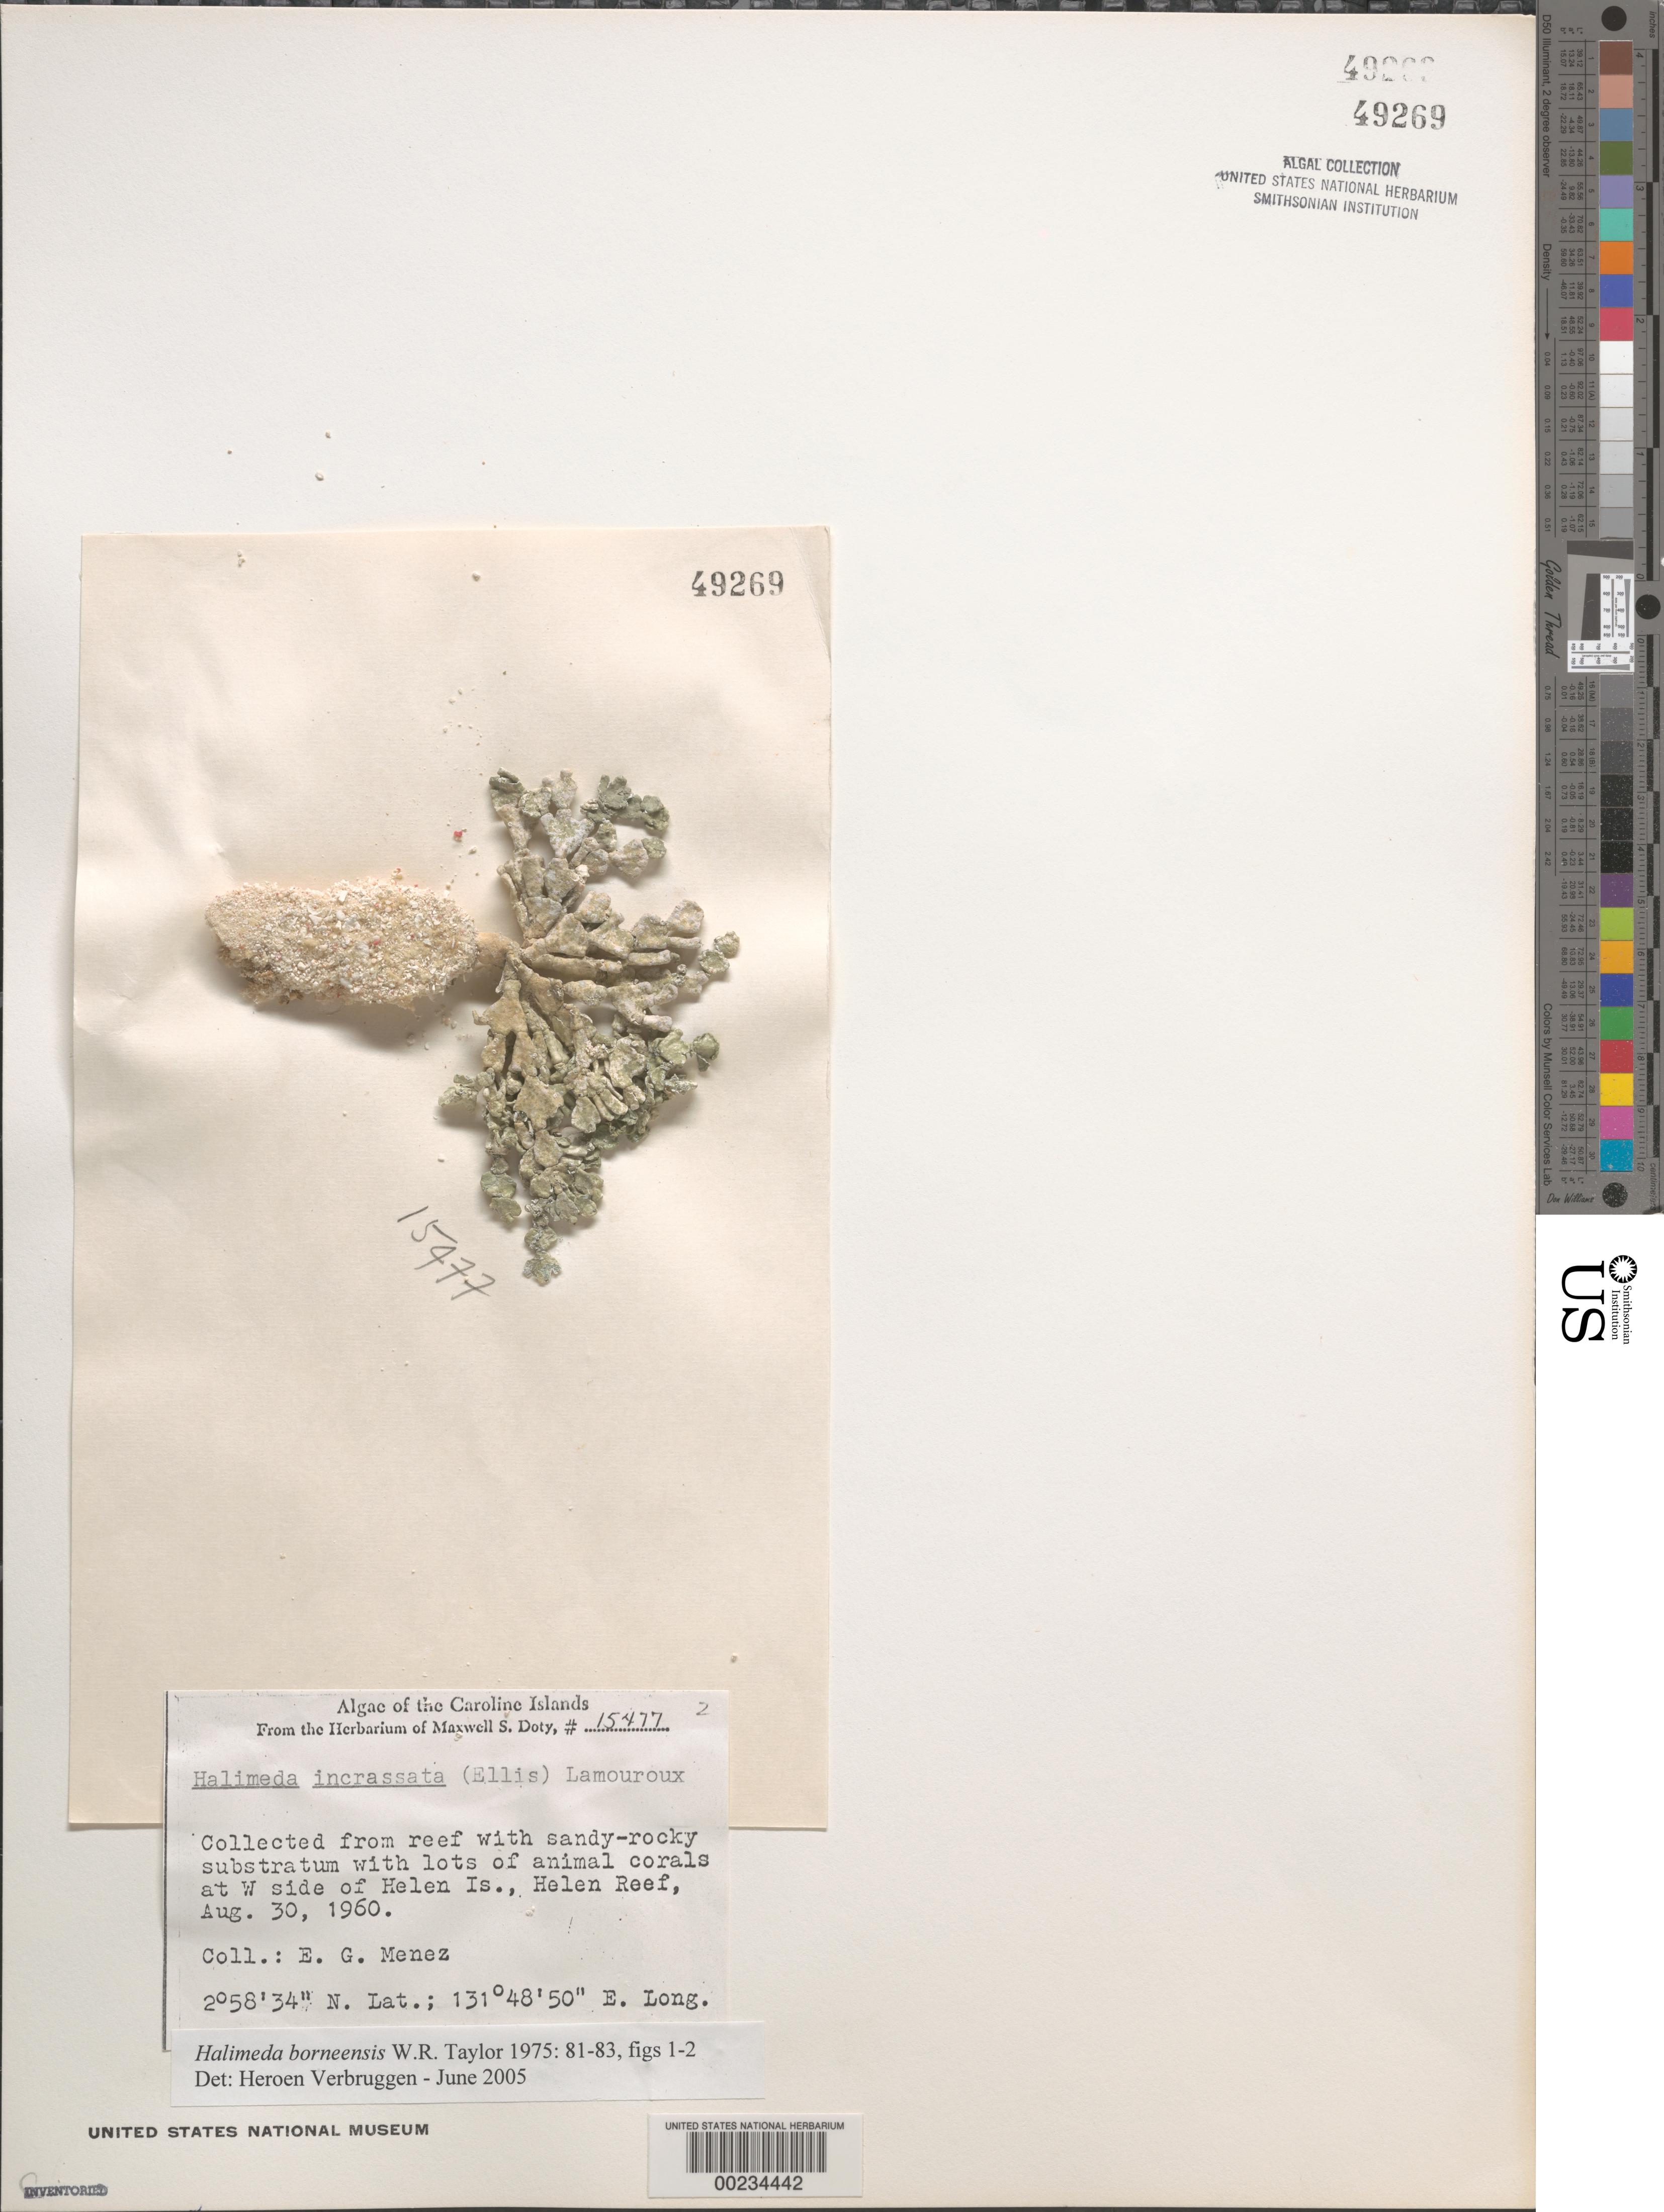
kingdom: Plantae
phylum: Chlorophyta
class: Ulvophyceae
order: Bryopsidales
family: Halimedaceae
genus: Halimeda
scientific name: Halimeda borneensis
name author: W.R. Taylor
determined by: Verbruggen, H.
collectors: Meñez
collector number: MSD 15477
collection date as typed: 30 Aug 1960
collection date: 1960-08-30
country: Palau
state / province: Belau Outliers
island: Helen Atoll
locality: Helen Reef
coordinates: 2 58' 34" N, 131 48' 50" E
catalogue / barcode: US 49269